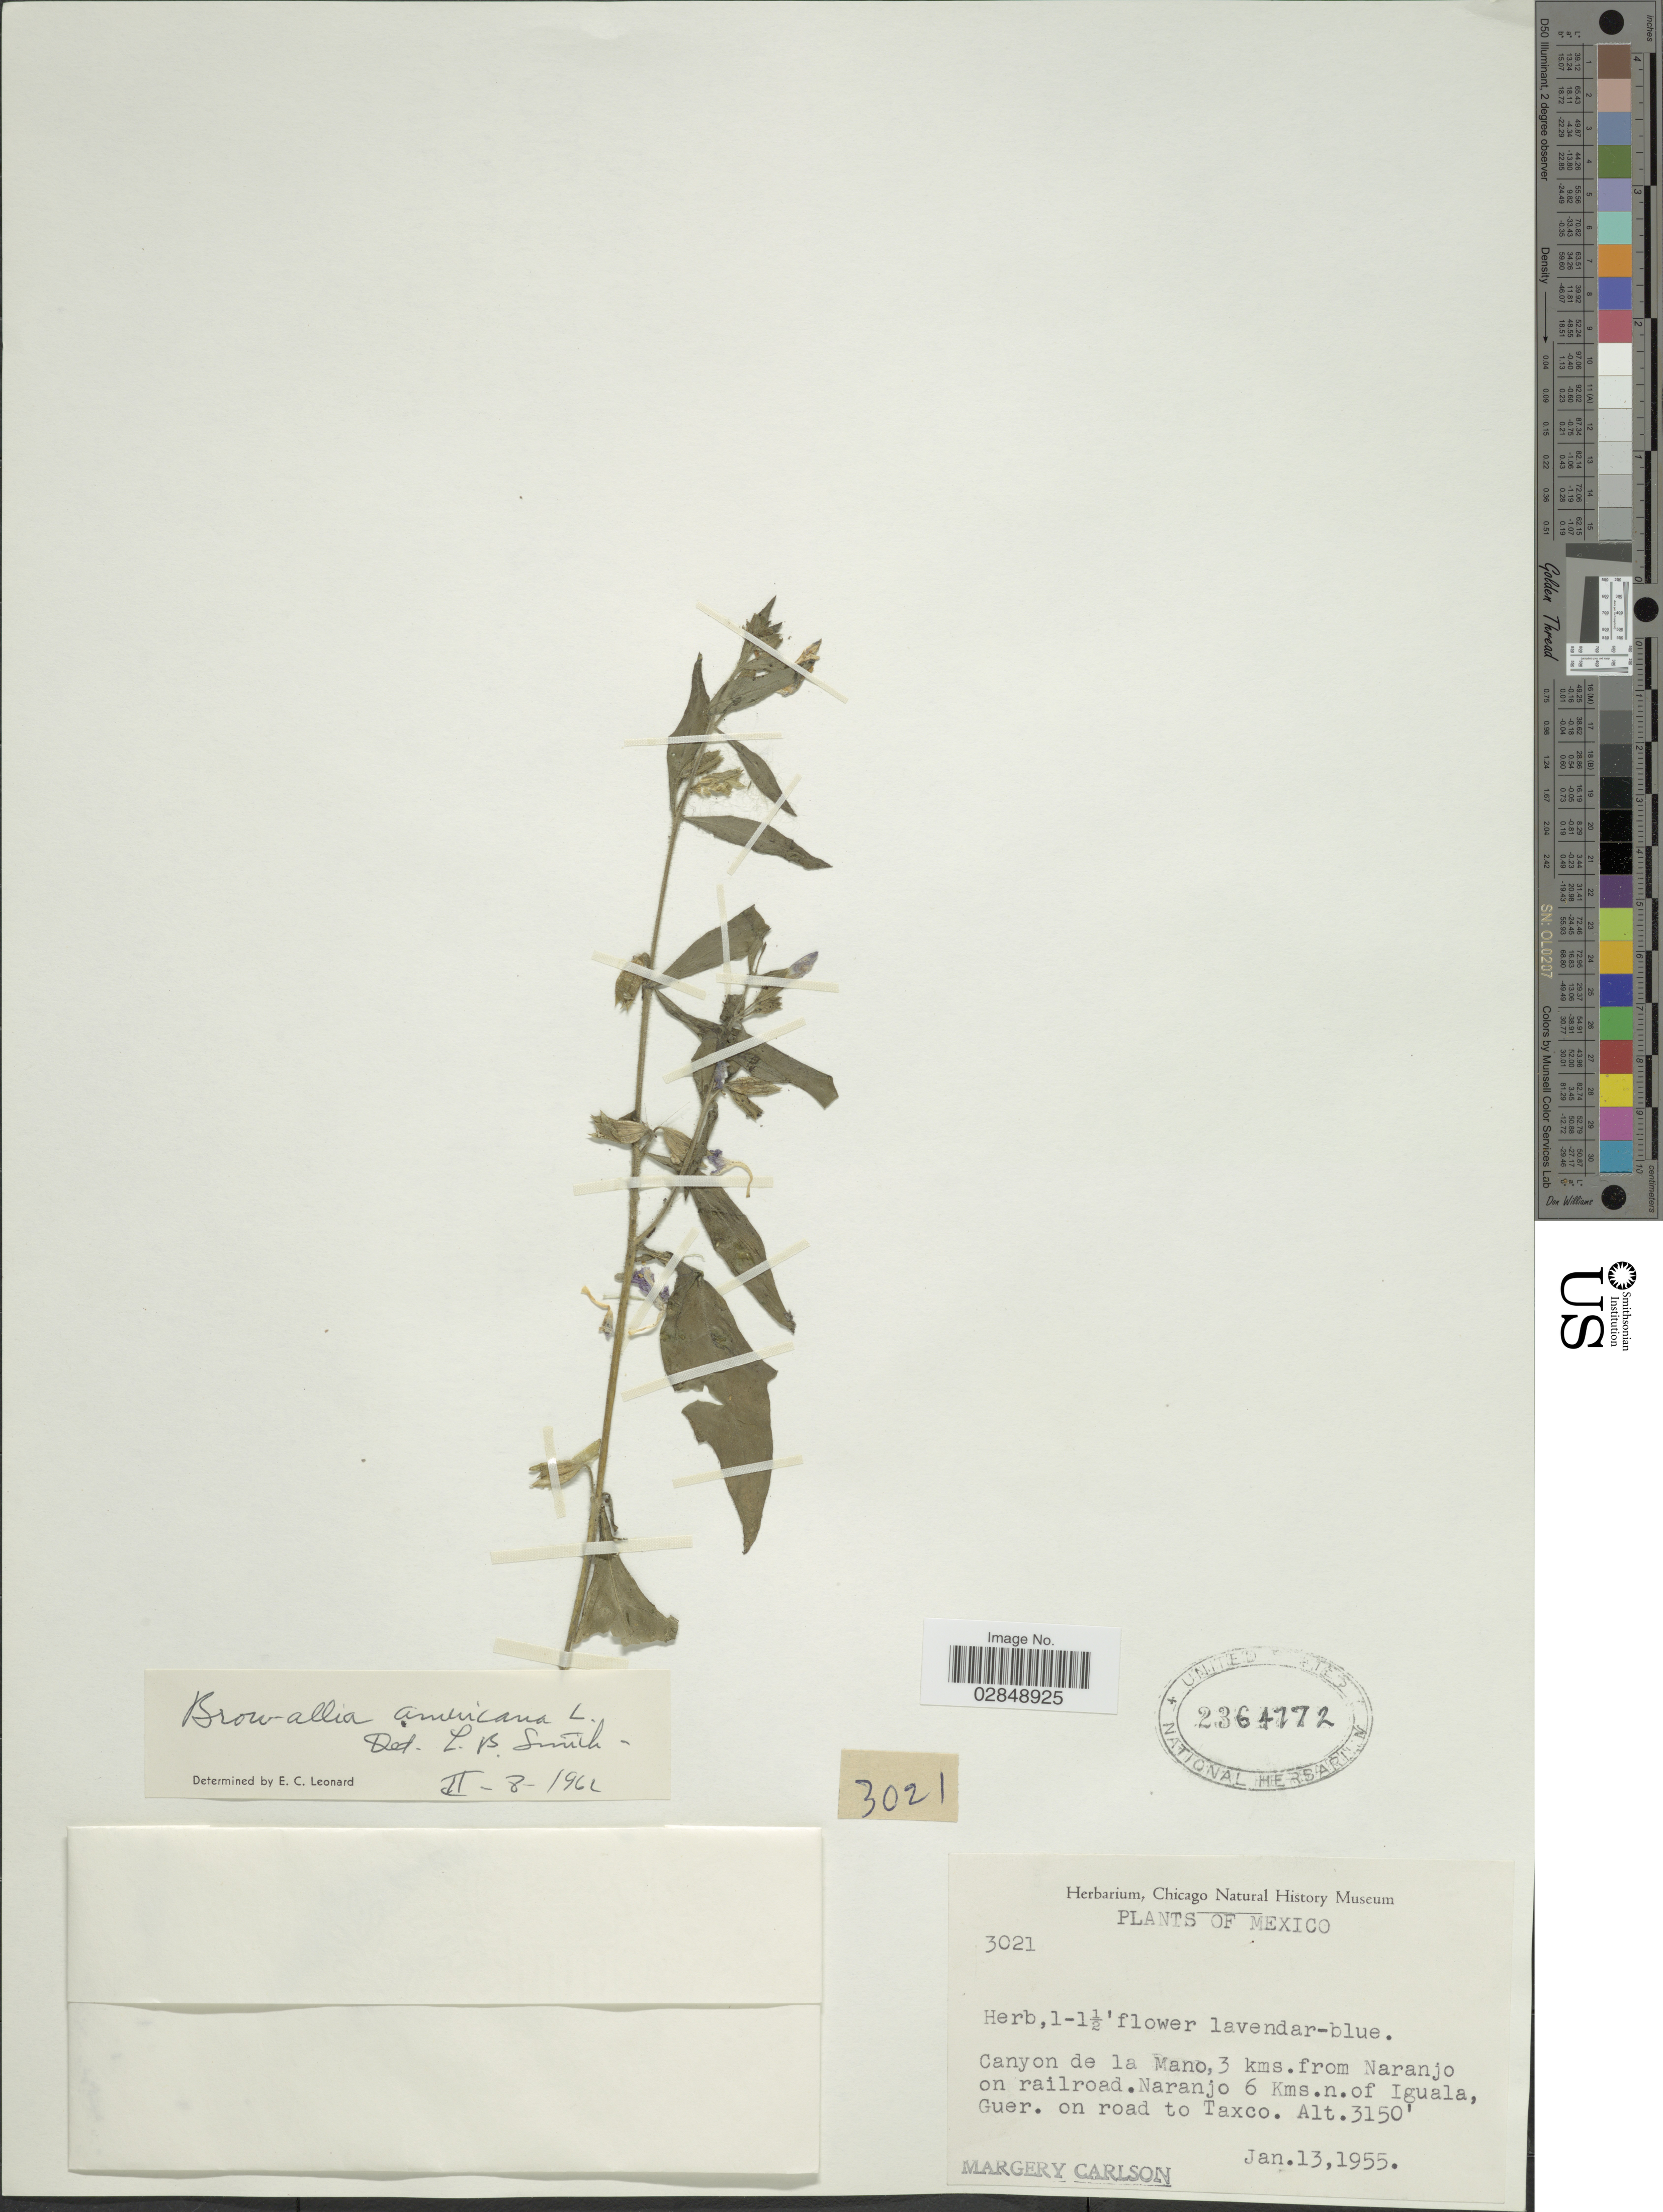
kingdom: Plantae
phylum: Tracheophyta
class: Magnoliopsida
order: Solanales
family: Solanaceae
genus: Browallia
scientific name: Browallia americana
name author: L.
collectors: M. C. Carlson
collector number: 3021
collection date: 1955-01-13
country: Mexico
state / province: Guerrero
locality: Canyon de la Mano, 3 kms. from Naranjo on railroad. Naranjo 6 Kms. n. of Iguala, Guer. on road to Taxco.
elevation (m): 960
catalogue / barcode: US 2364772